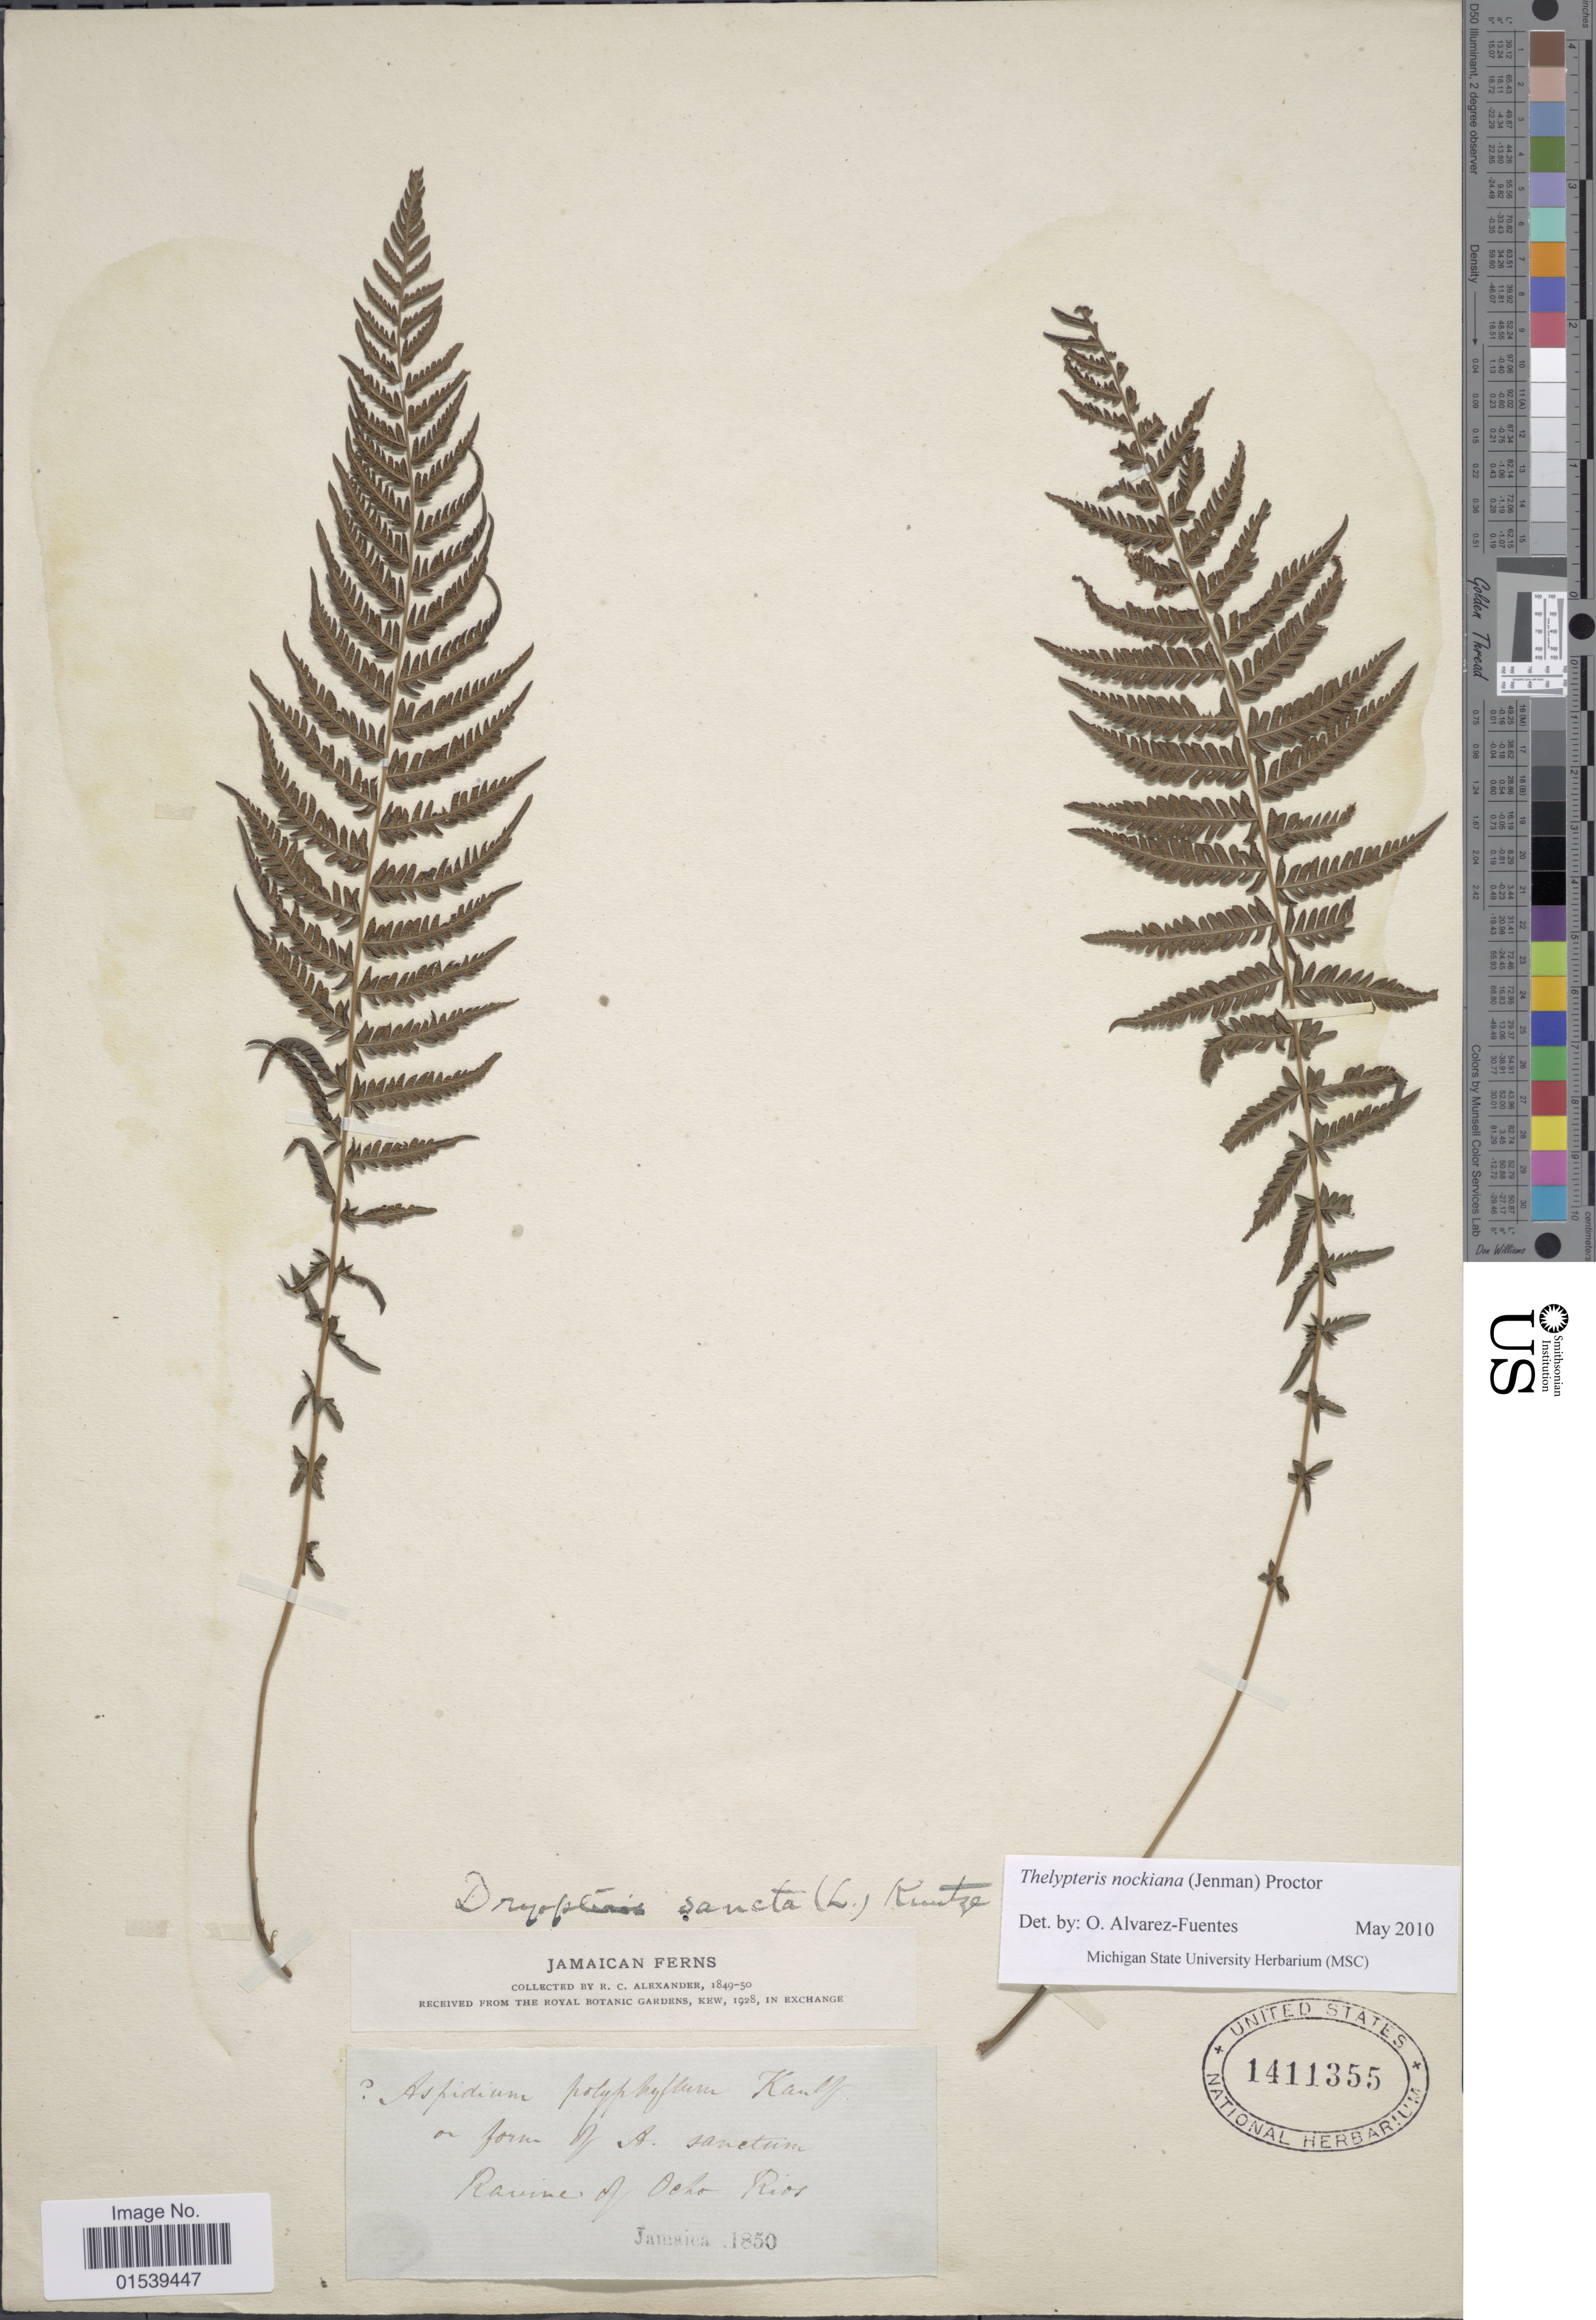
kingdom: Plantae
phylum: Tracheophyta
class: Polypodiopsida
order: Polypodiales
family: Thelypteridaceae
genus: Amauropelta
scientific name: Amauropelta nockiana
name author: (Jenman) Pic. Serm.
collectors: R. C. Alexander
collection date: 1850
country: Jamaica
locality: Ravine of Ocho Rios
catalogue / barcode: US 1411355